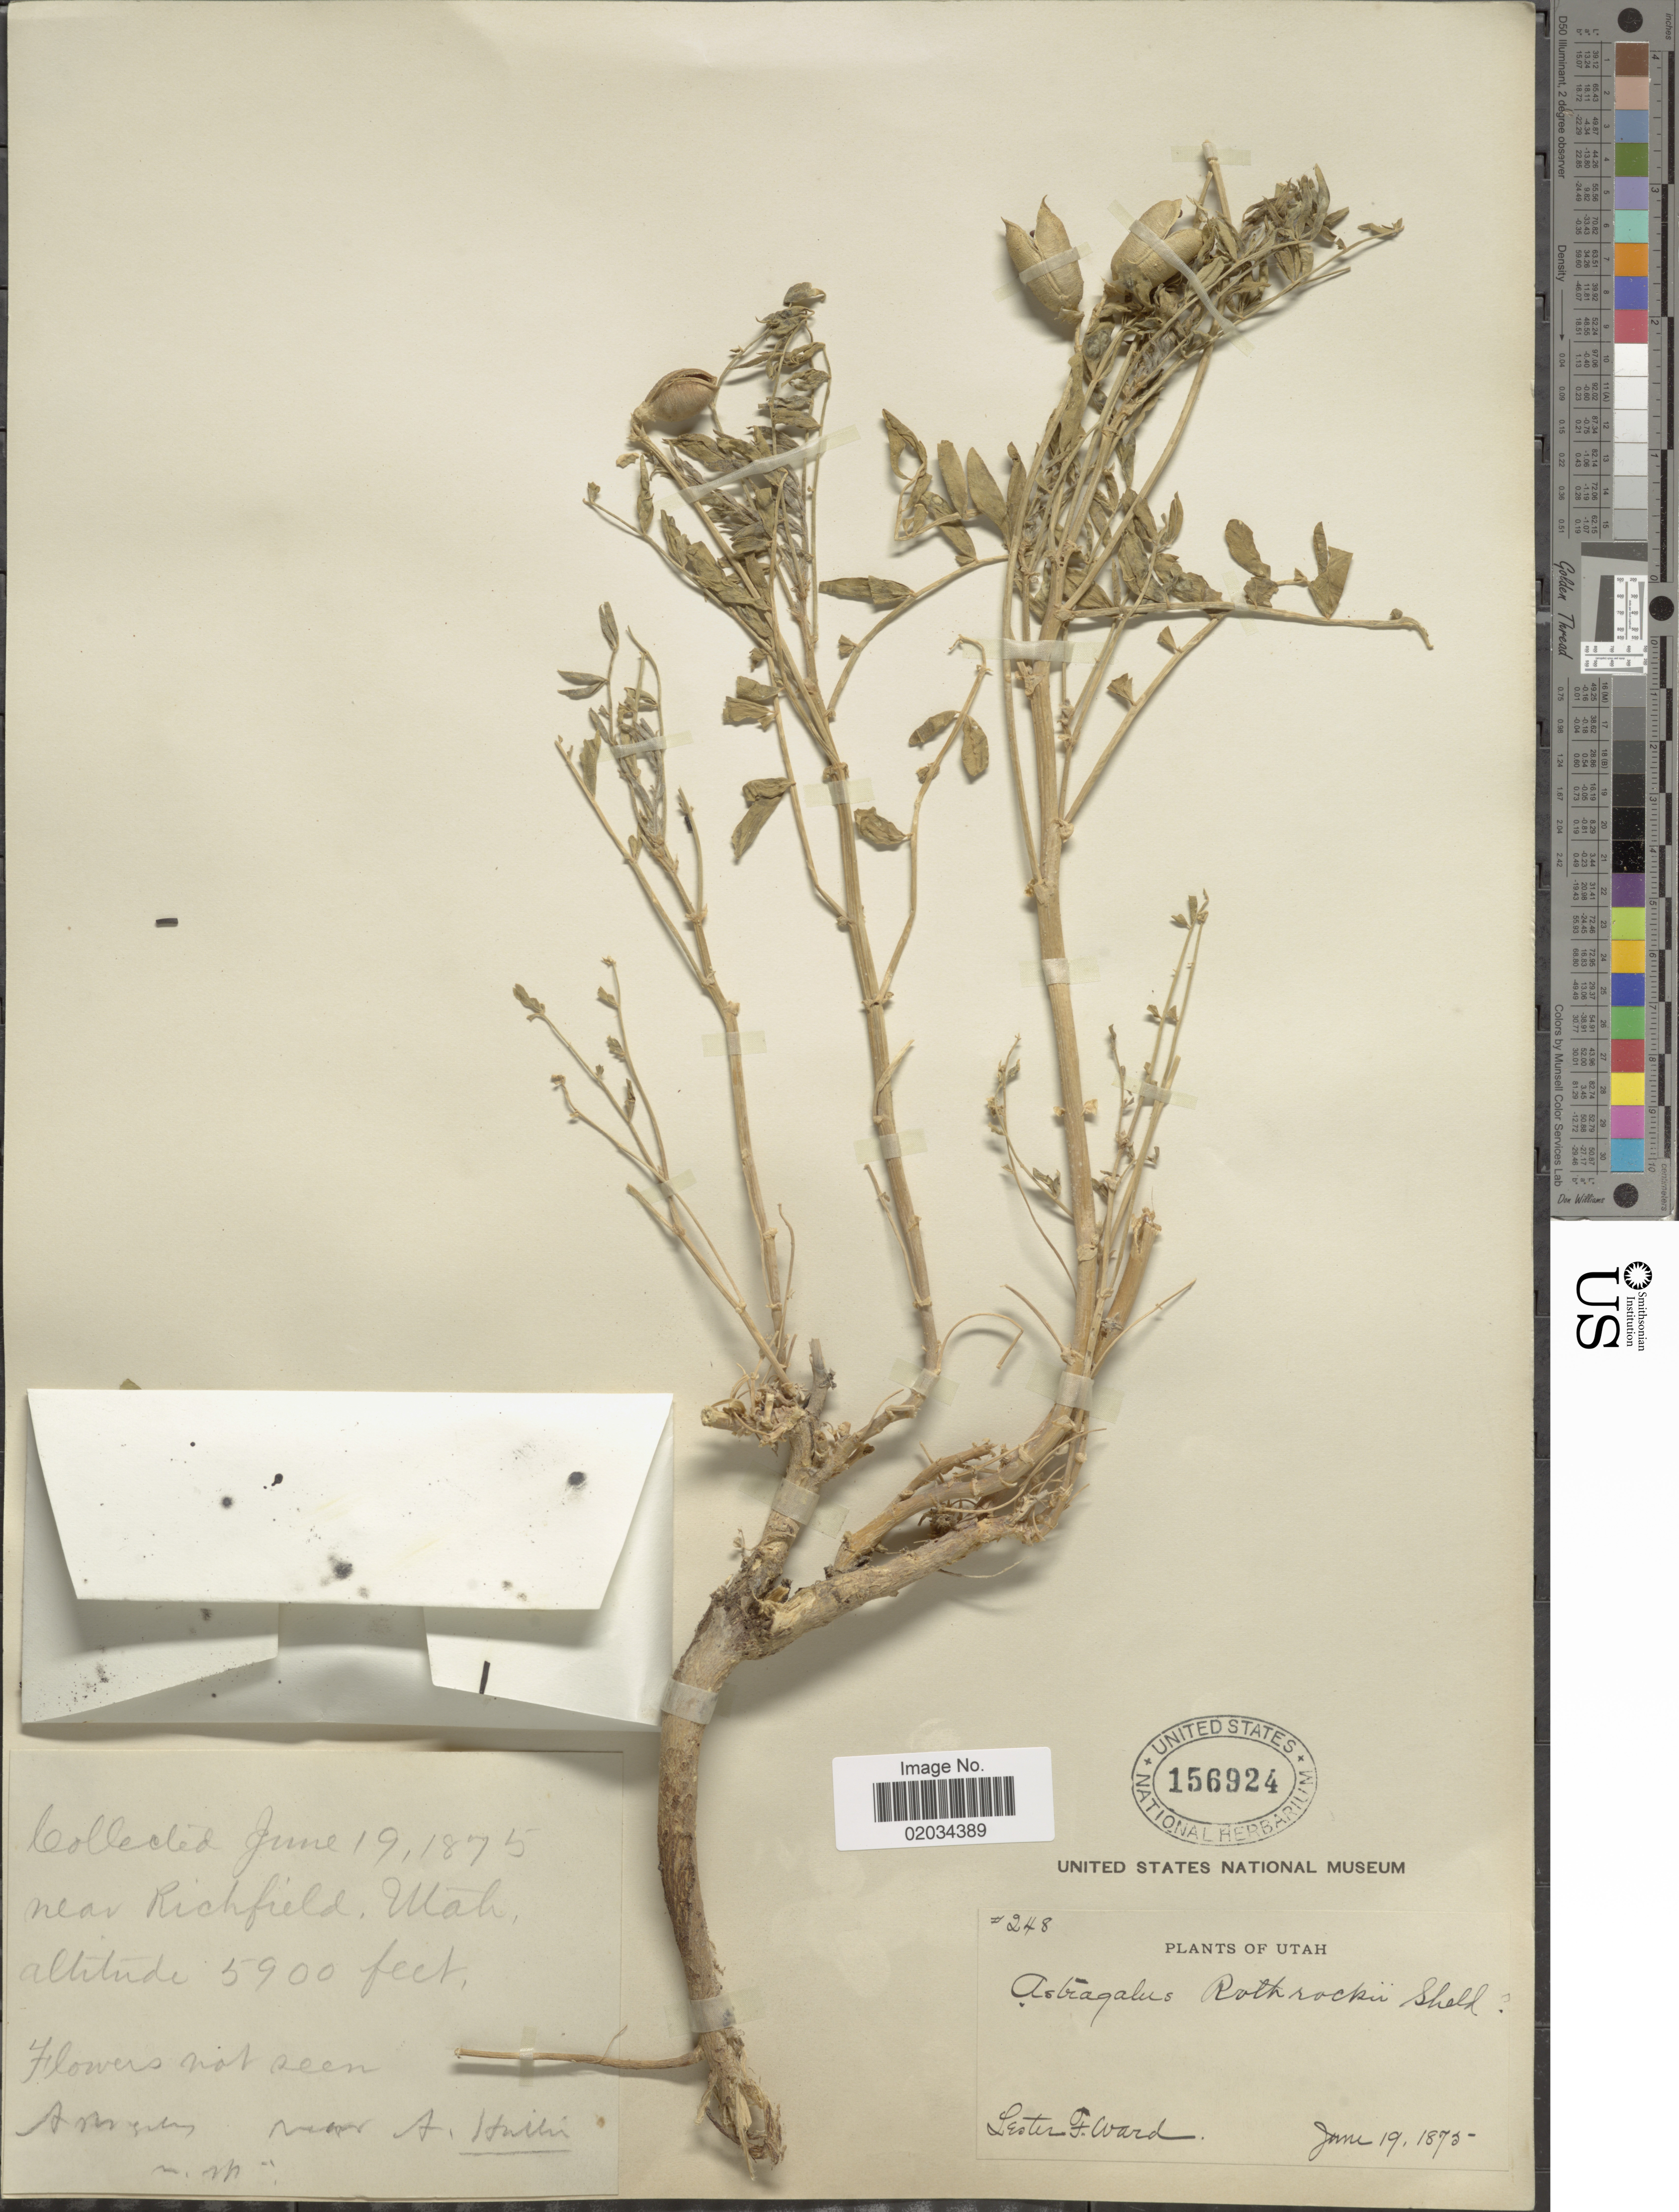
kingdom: Plantae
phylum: Tracheophyta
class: Magnoliopsida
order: Fabales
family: Fabaceae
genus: Astragalus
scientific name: Astragalus rothrockii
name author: E. Sheld.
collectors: L. F. Ward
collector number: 248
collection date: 1875-06-19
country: United States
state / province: Utah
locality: Near Richfield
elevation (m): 1798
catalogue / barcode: US 156924